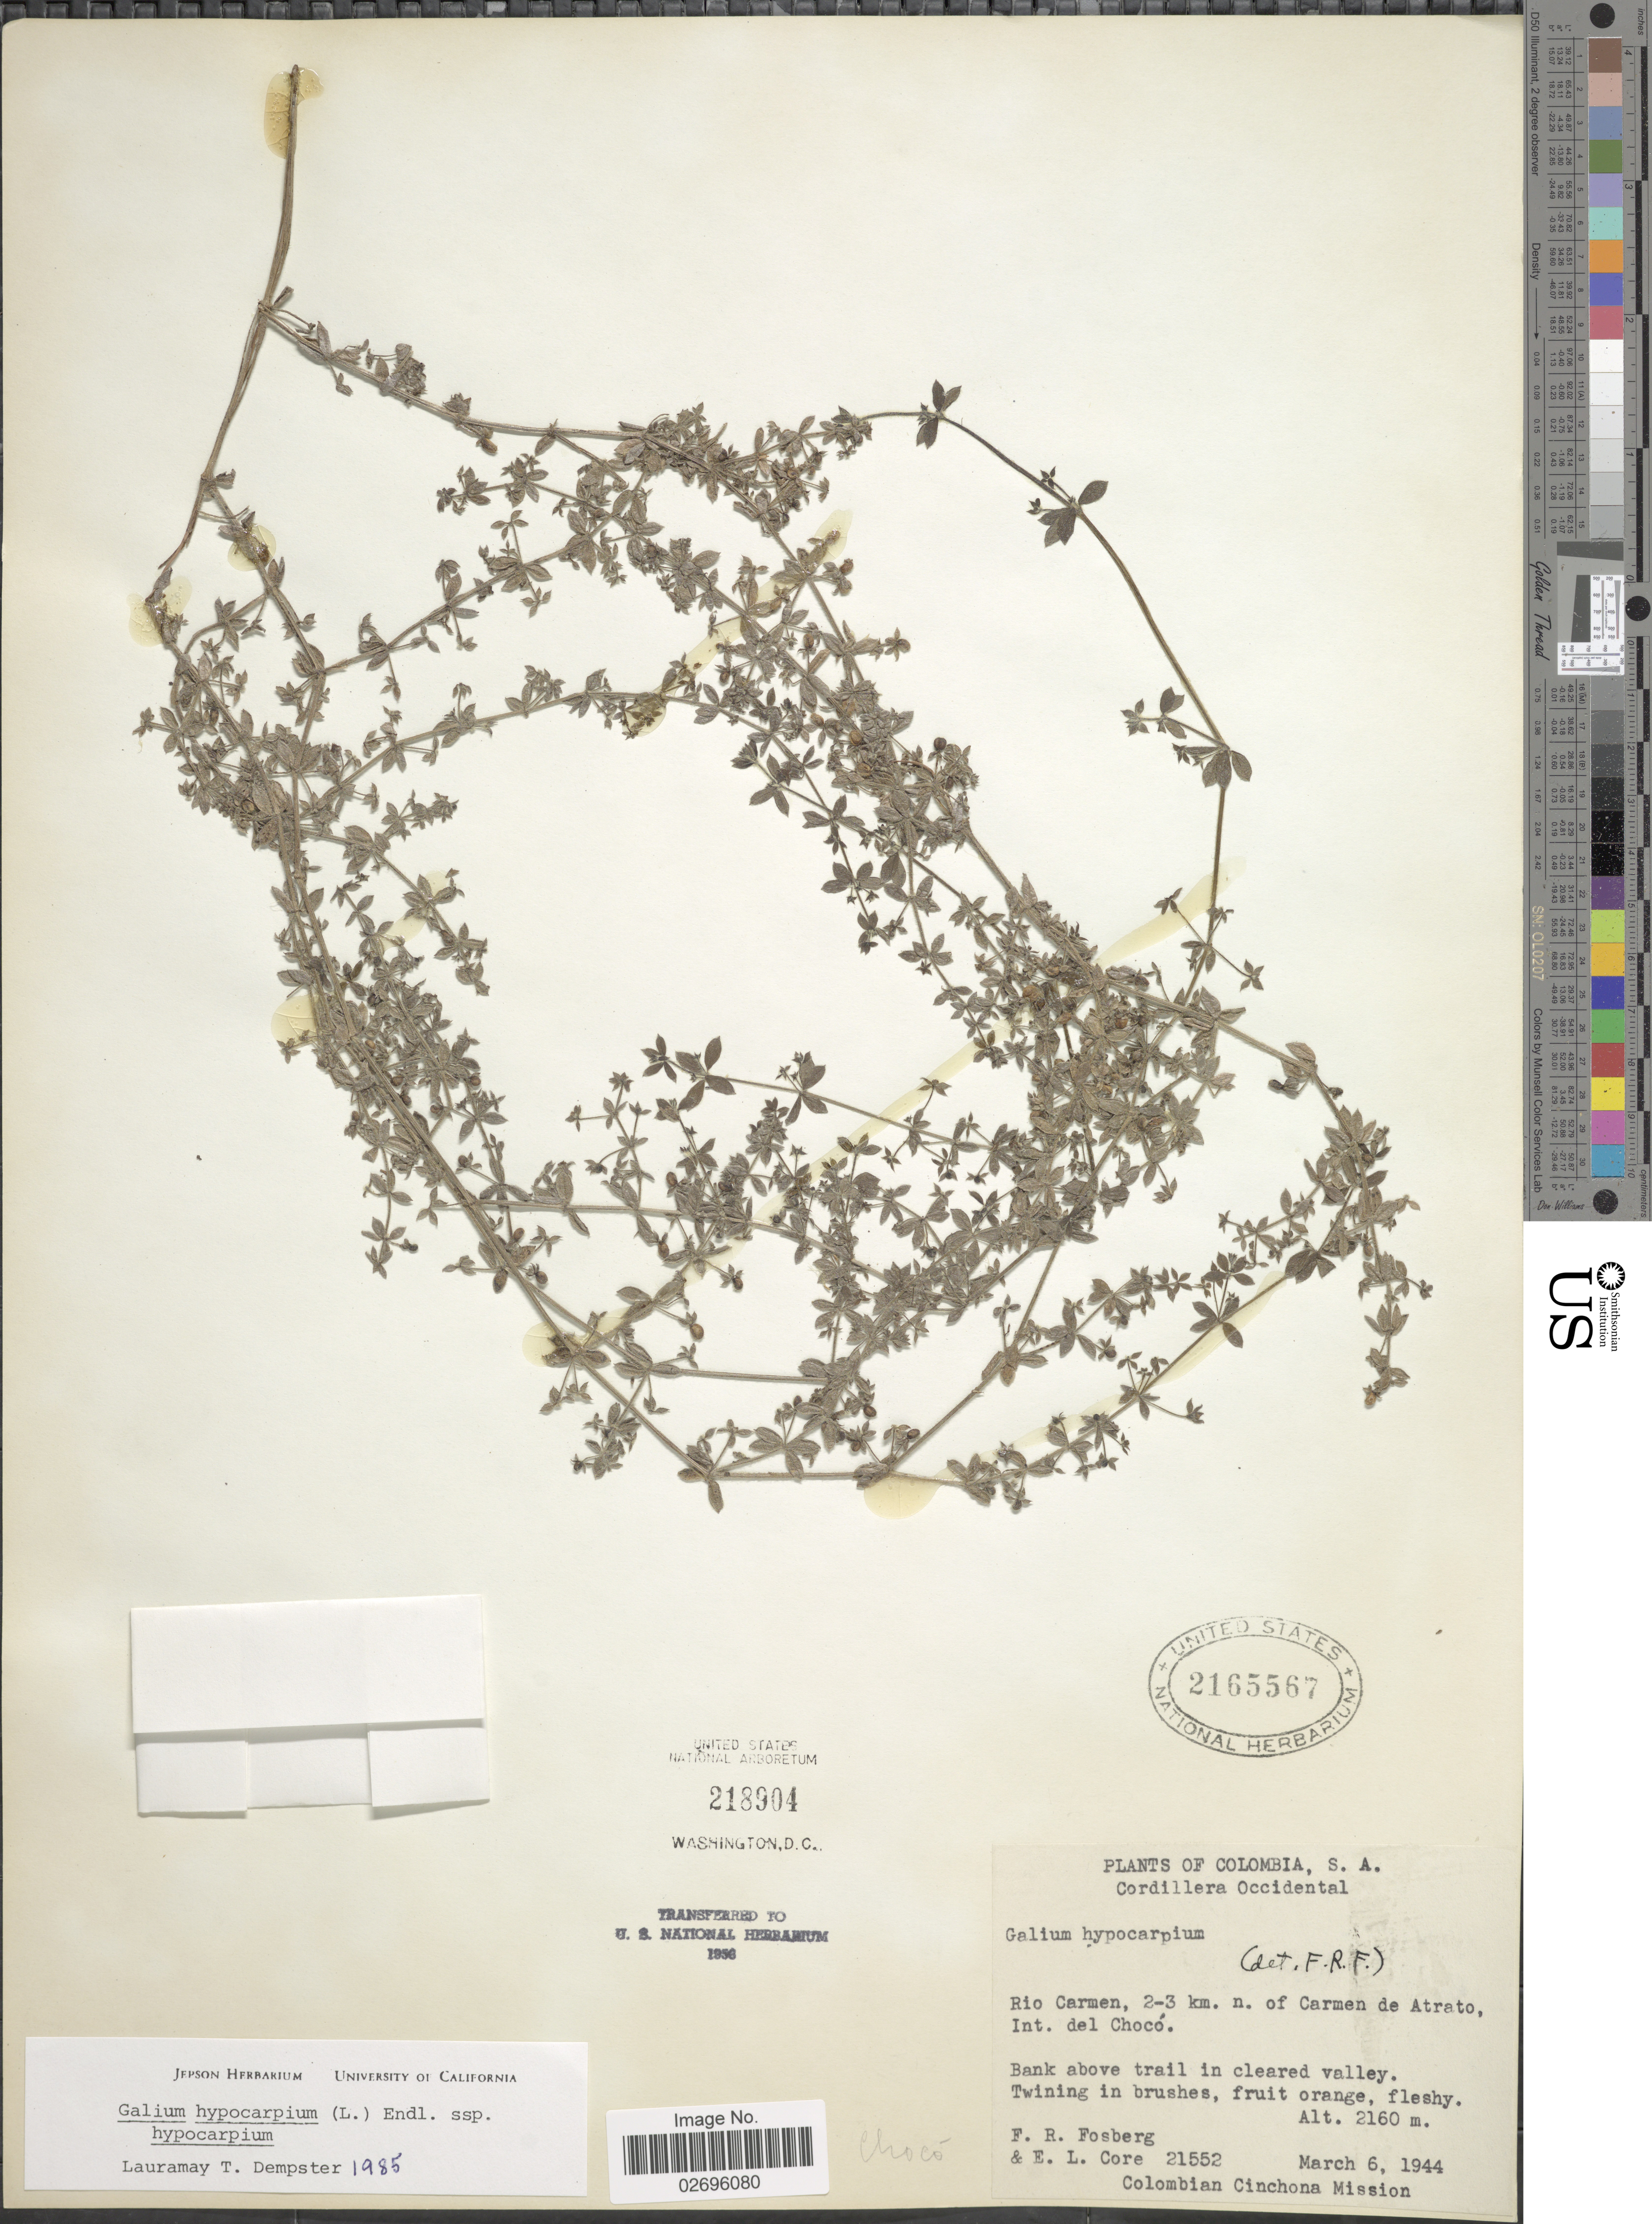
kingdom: Plantae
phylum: Tracheophyta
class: Magnoliopsida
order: Gentianales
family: Rubiaceae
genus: Galium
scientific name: Galium hypocarpium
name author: (L.) Endl. ex Griseb.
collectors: F. R. Fosberg & E. L. Core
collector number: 21552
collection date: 1944-03-06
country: Colombia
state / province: Chocó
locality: Cordillera Occidental. Rio Carmen, 2-3 km. n. of Carmen de Atrato, Int. del Chocó. Bank above trail in cleared valley.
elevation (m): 2160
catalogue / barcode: US 2165567